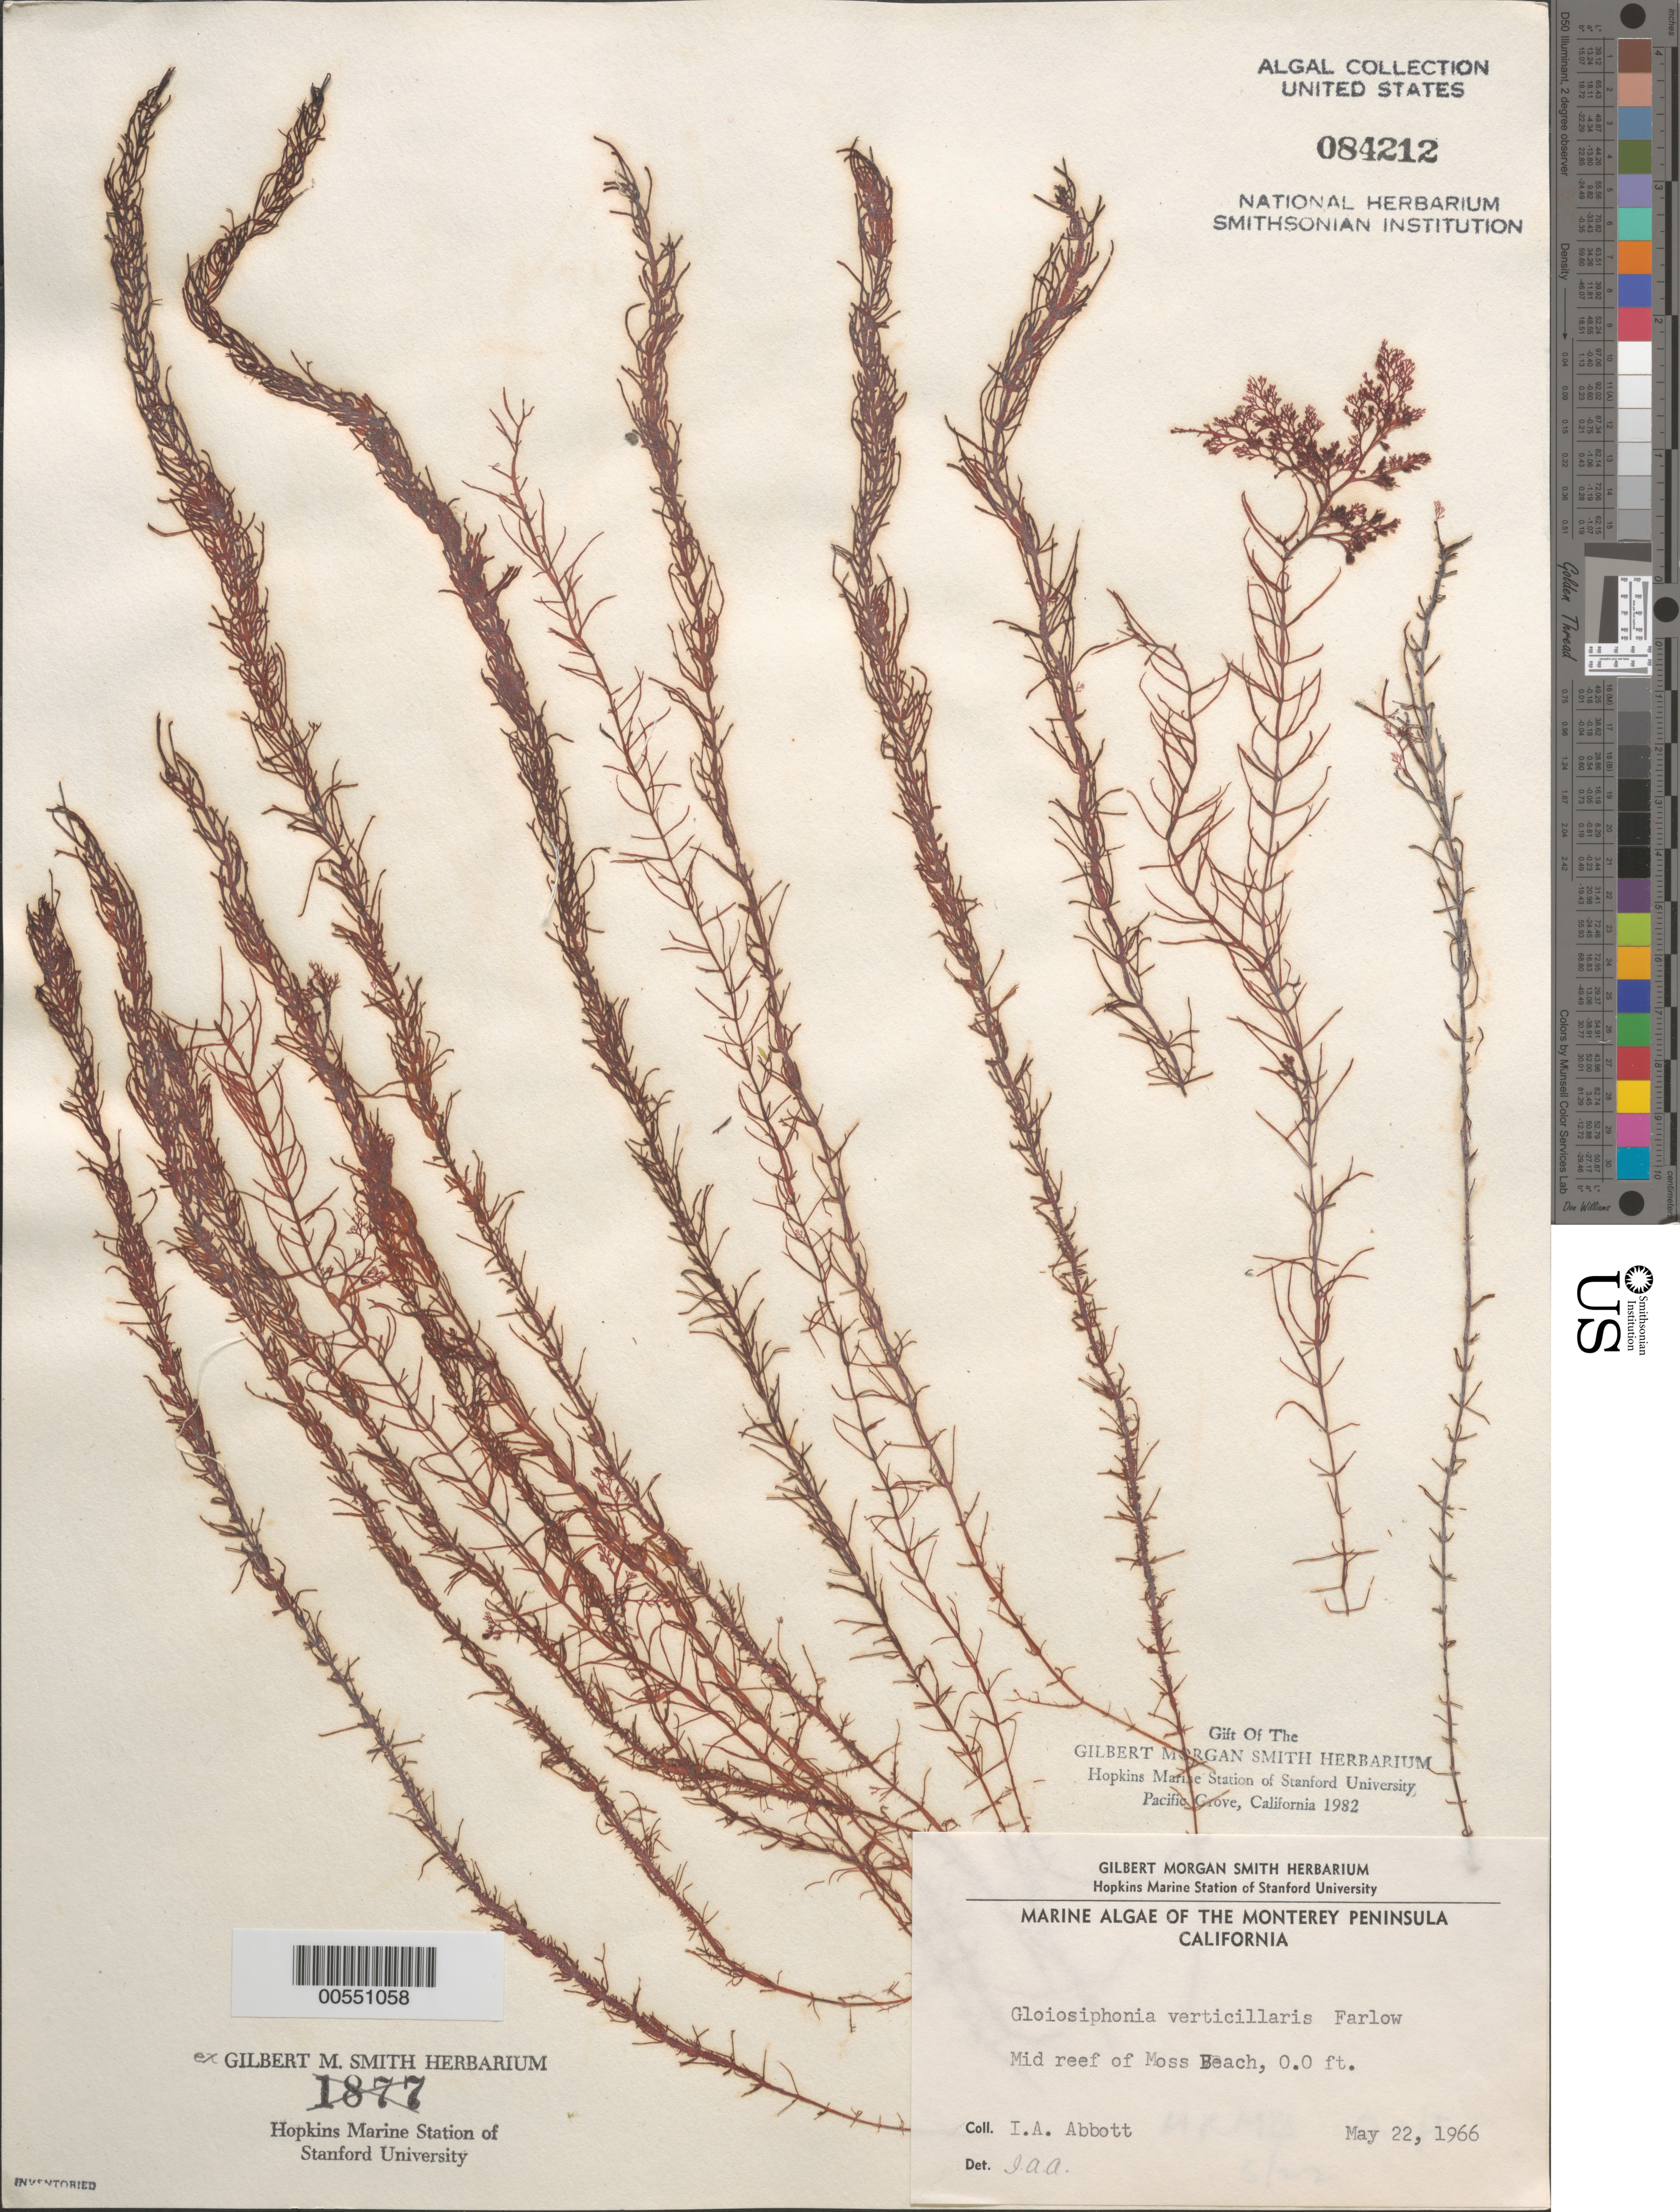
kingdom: Plantae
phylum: Rhodophyta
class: Florideophyceae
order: Gigartinales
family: Gloiosiphoniaceae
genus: Gloiosiphonia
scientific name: Gloiosiphonia verticillaris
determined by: Abbott, Isabella A.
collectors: I. A. Abbott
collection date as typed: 22 May 1966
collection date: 1966-05-22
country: United States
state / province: California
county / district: Monterey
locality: Middle Reef of Moss Beach, Monterey Peninsula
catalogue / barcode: US 84212